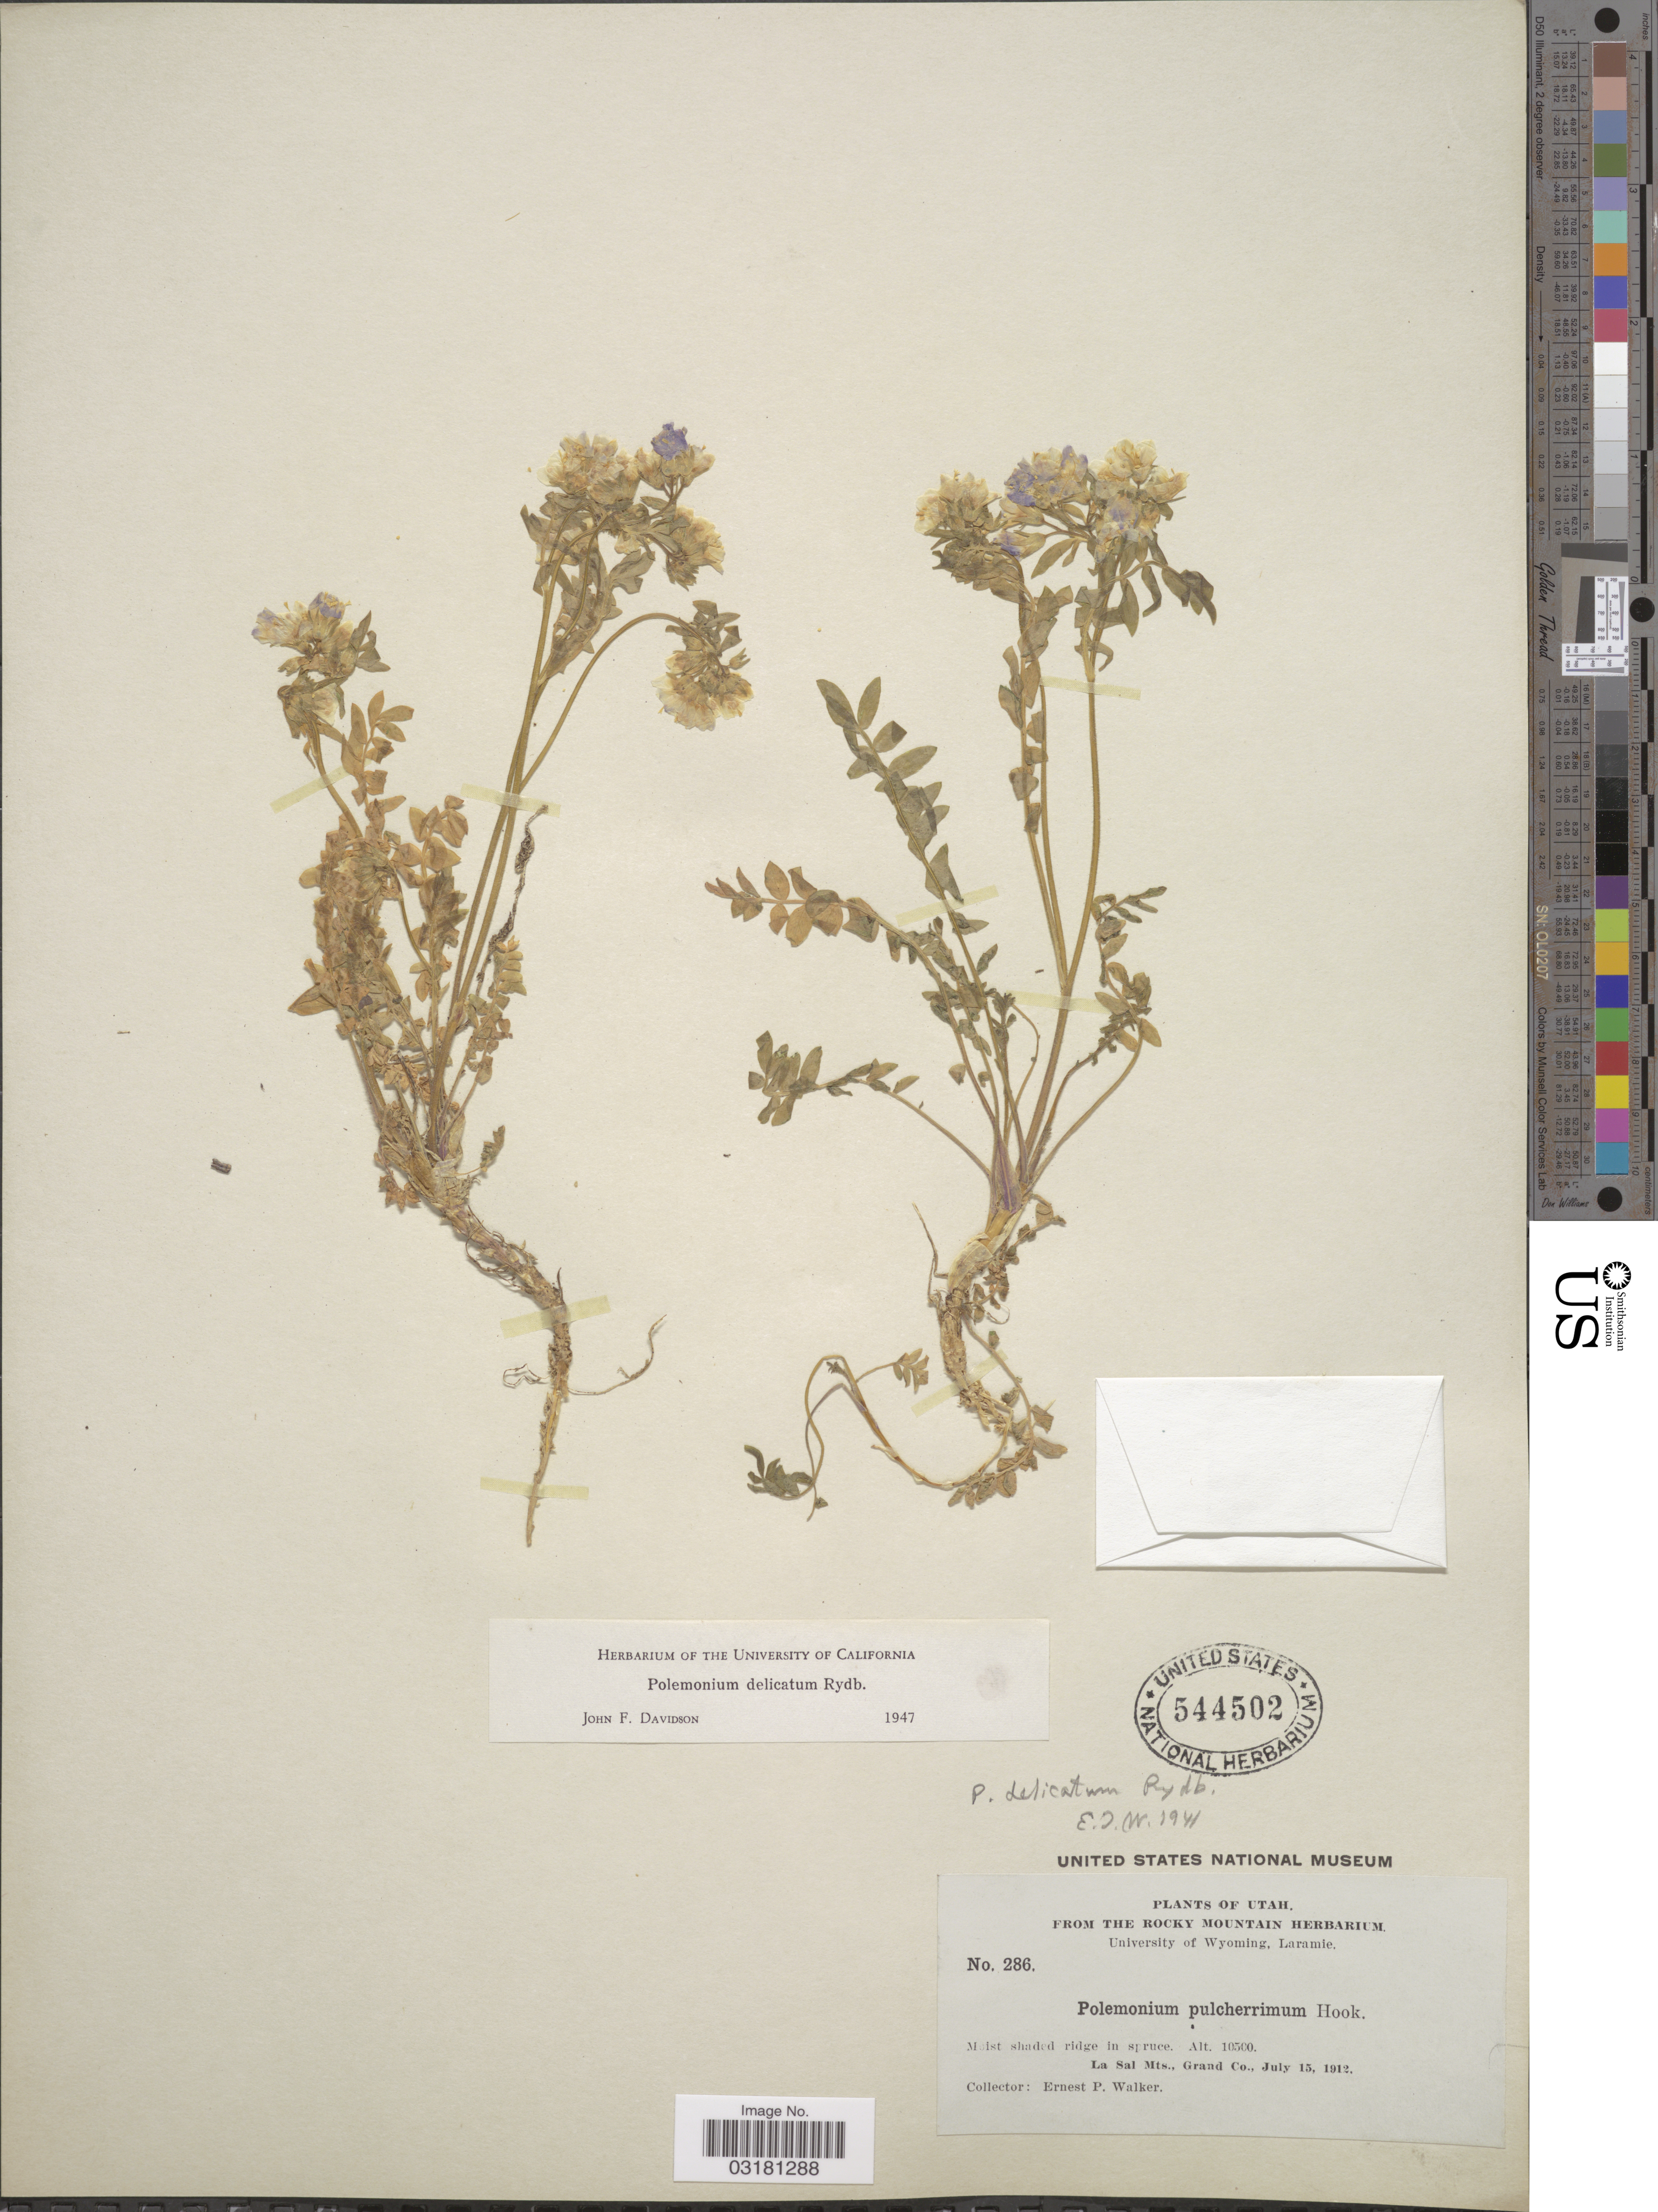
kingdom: Plantae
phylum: Tracheophyta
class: Magnoliopsida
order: Ericales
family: Polemoniaceae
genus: Polemonium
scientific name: Polemonium delicatum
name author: Rydb.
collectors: E. P. Walker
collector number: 286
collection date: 1912-07-15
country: United States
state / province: Utah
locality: La Sal Mts., Grand Co.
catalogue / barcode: US 544502